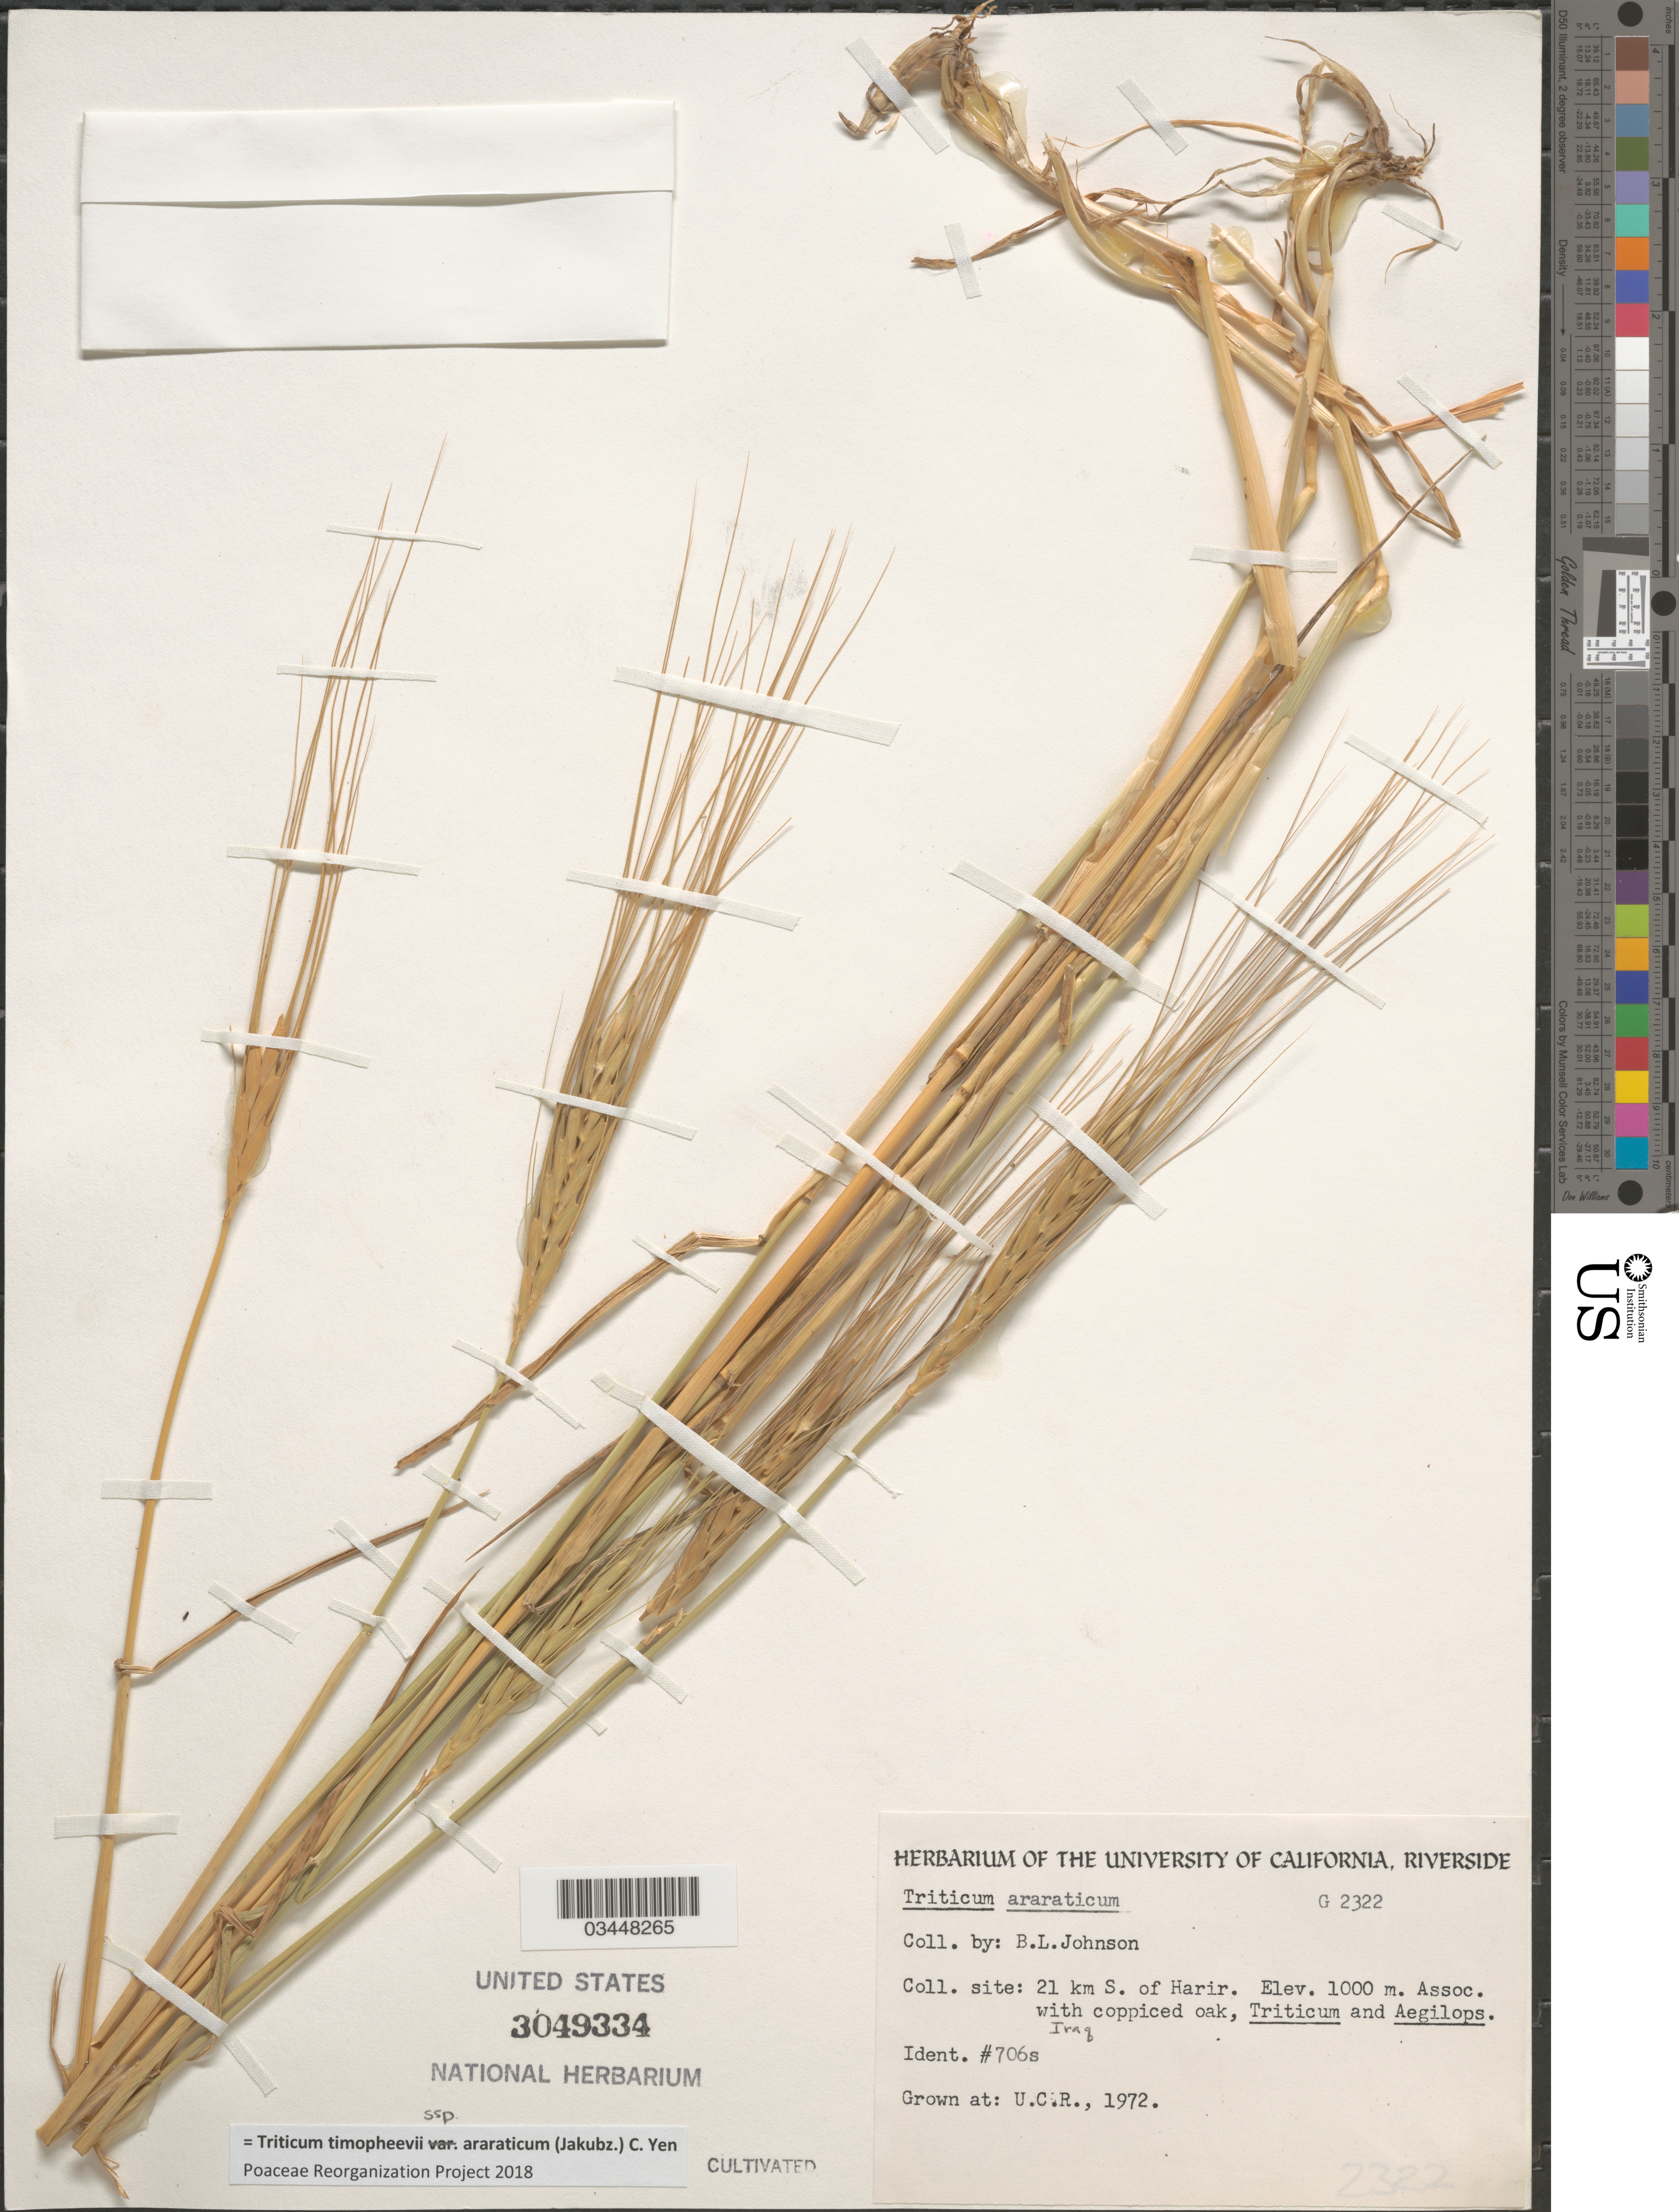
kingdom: Plantae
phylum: Tracheophyta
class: Liliopsida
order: Poales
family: Poaceae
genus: Triticum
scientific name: Triticum timopheevii subsp. araraticum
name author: (Jakubz.) C. Yen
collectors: ex herb. Univ. of California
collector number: G2322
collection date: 1972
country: United States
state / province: California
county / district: Riverside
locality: U.C.R.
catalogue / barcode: US 3049334